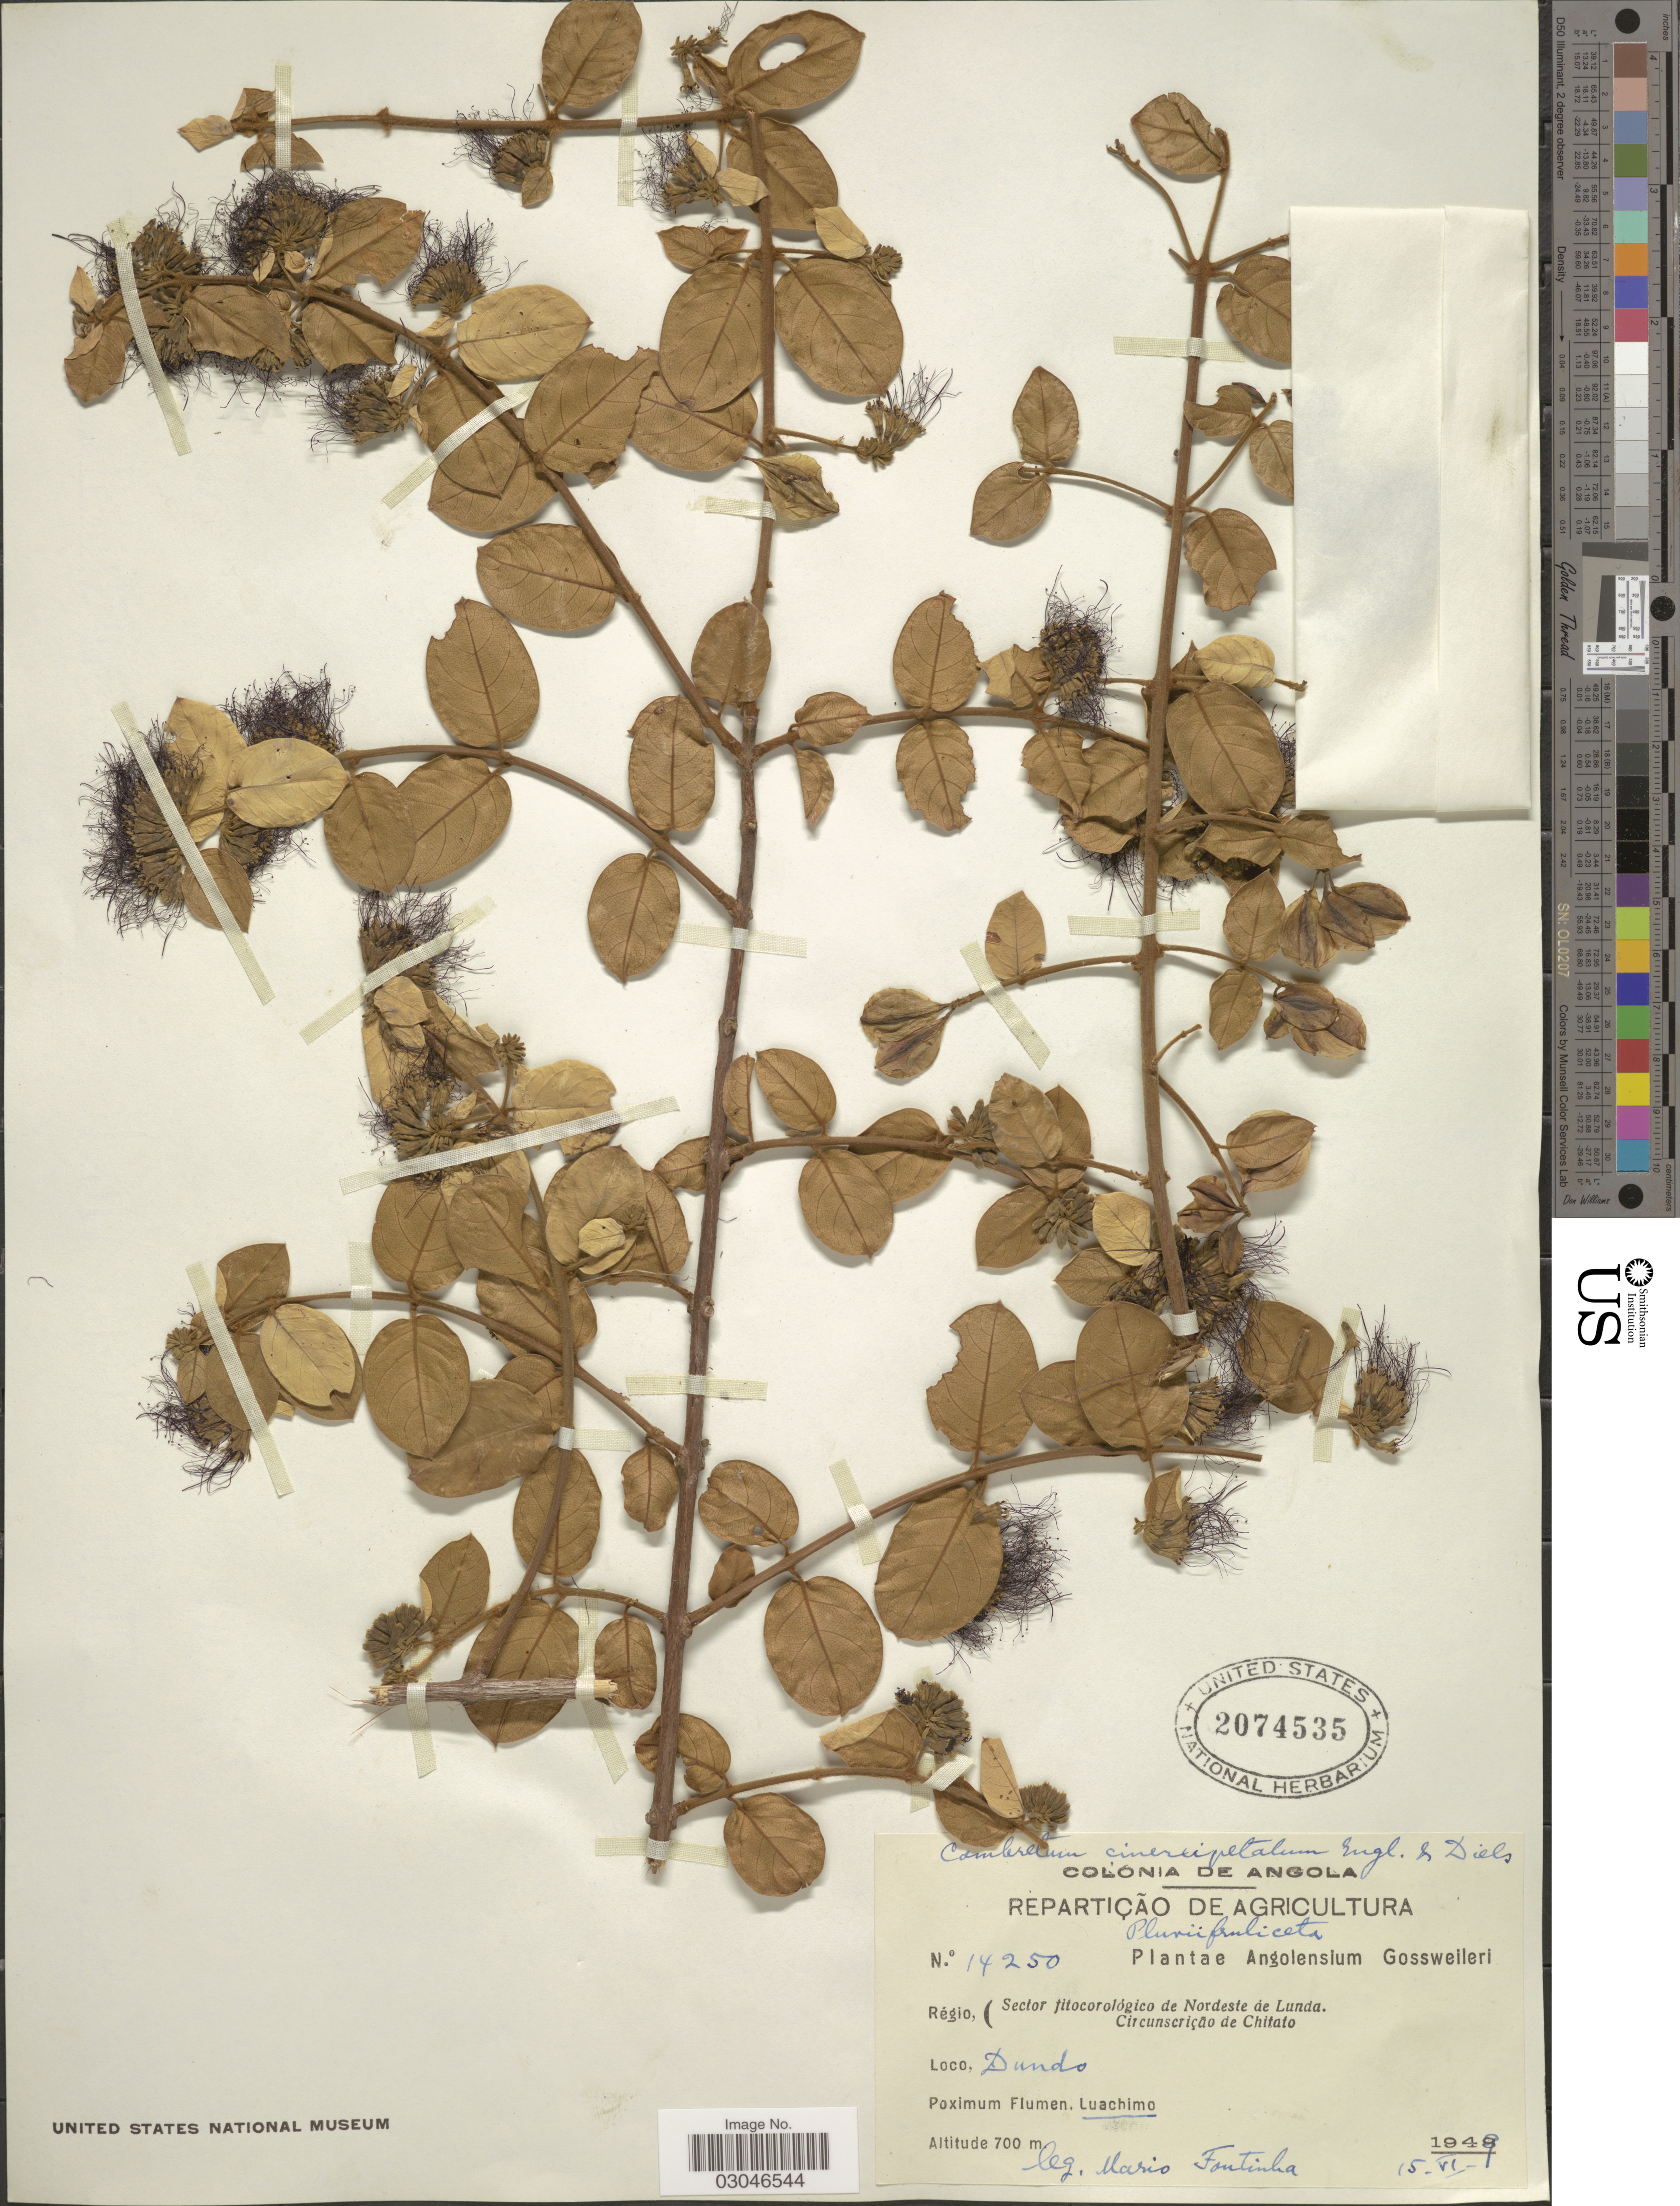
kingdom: Plantae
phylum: Tracheophyta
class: Magnoliopsida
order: Myrtales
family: Combretaceae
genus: Combretum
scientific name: Combretum cinereopetalum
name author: Engl. & Diels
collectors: M. Fontinha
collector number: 14250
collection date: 1949-06-15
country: Angola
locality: Colónia de Angola. Régio, (Sector fitocorológico de Nordeste de Lunda. Circunscrião de Chitato. Dundo. Proximum Flumen. Luachimo.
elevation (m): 700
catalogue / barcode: US 2074535